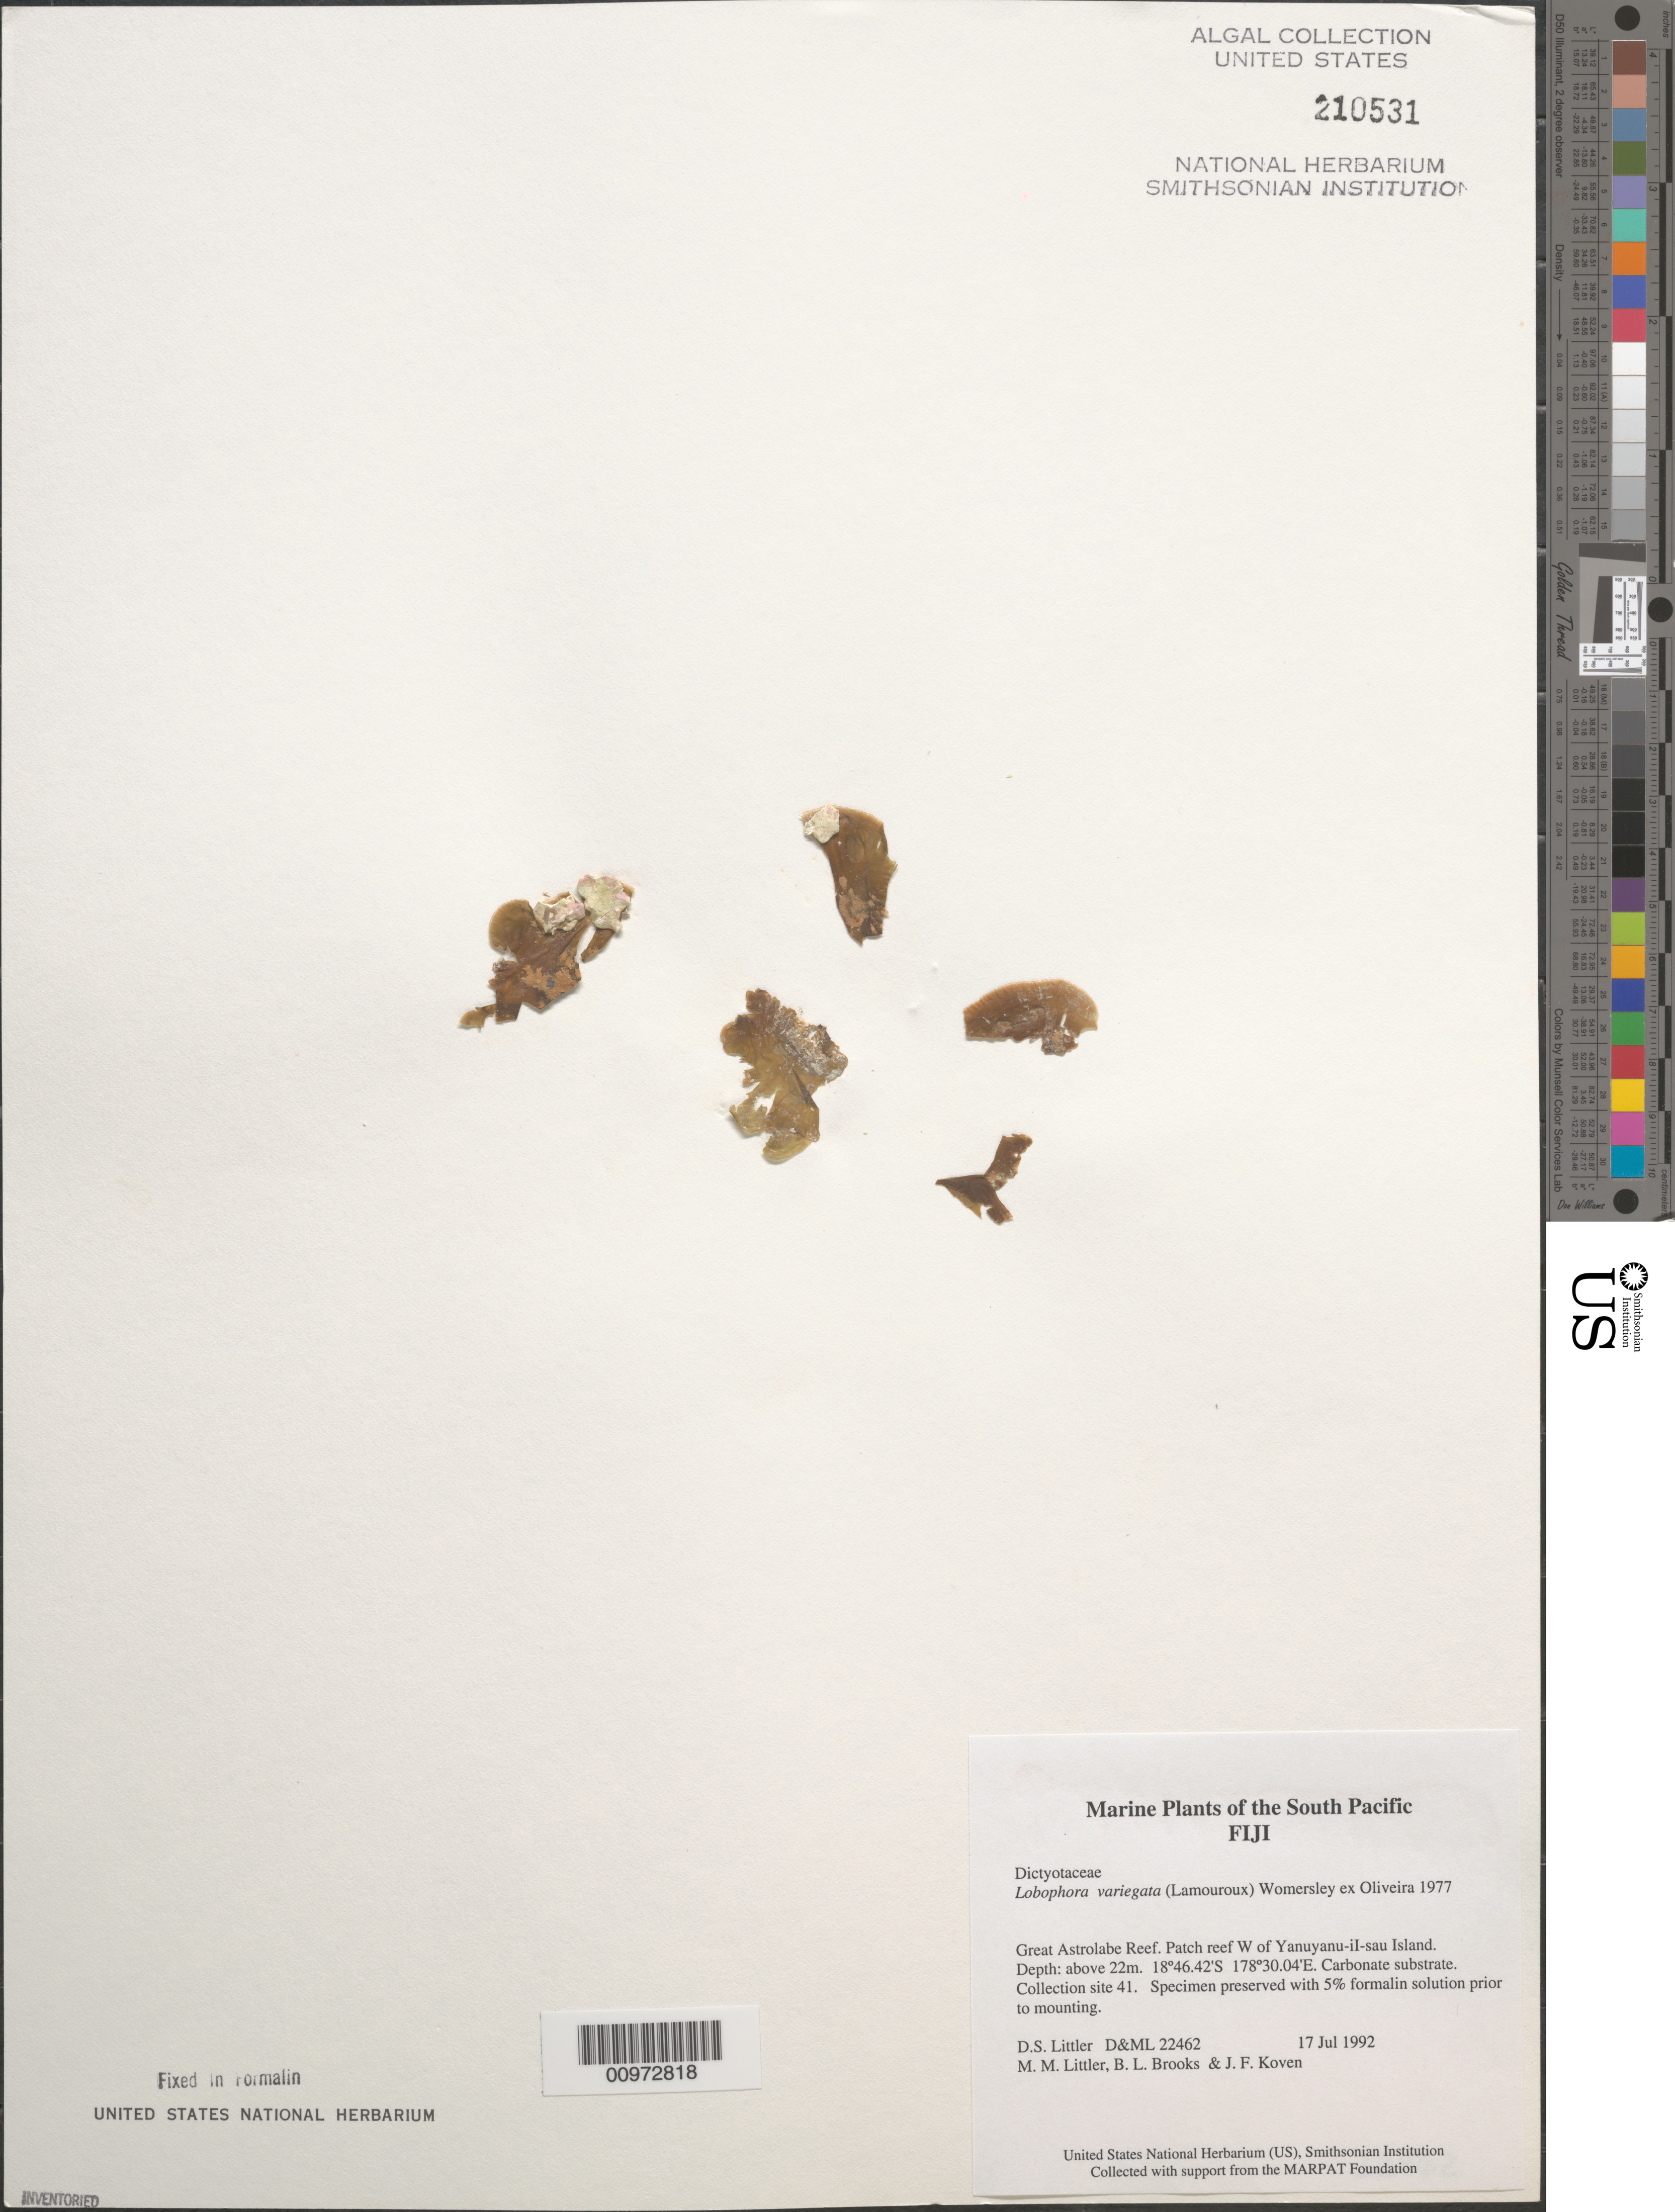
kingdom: Chromista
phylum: Ochrophyta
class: Phaeophyceae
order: Dictyotales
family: Dictyotaceae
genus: Lobophora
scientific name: Lobophora variegata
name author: (J.V.Lamouroux) Womersley & E.C. Oliveira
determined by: Brooks, B. L., (BOT), Smithsonian Institution - National Museum of Natural History (UNITED STATES)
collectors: D. S. Littler, M. M. Littler, B. Brooks & J. Koven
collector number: D&ML 22462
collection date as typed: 17 Jul 1992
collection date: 1992-07-17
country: Fiji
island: Great Astrolabe Reef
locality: Great Astrolabe Reef, patch reef west of Yanuyanu-i-sau Island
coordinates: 18 46.42'S, 178 30.04'E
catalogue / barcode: US 210531